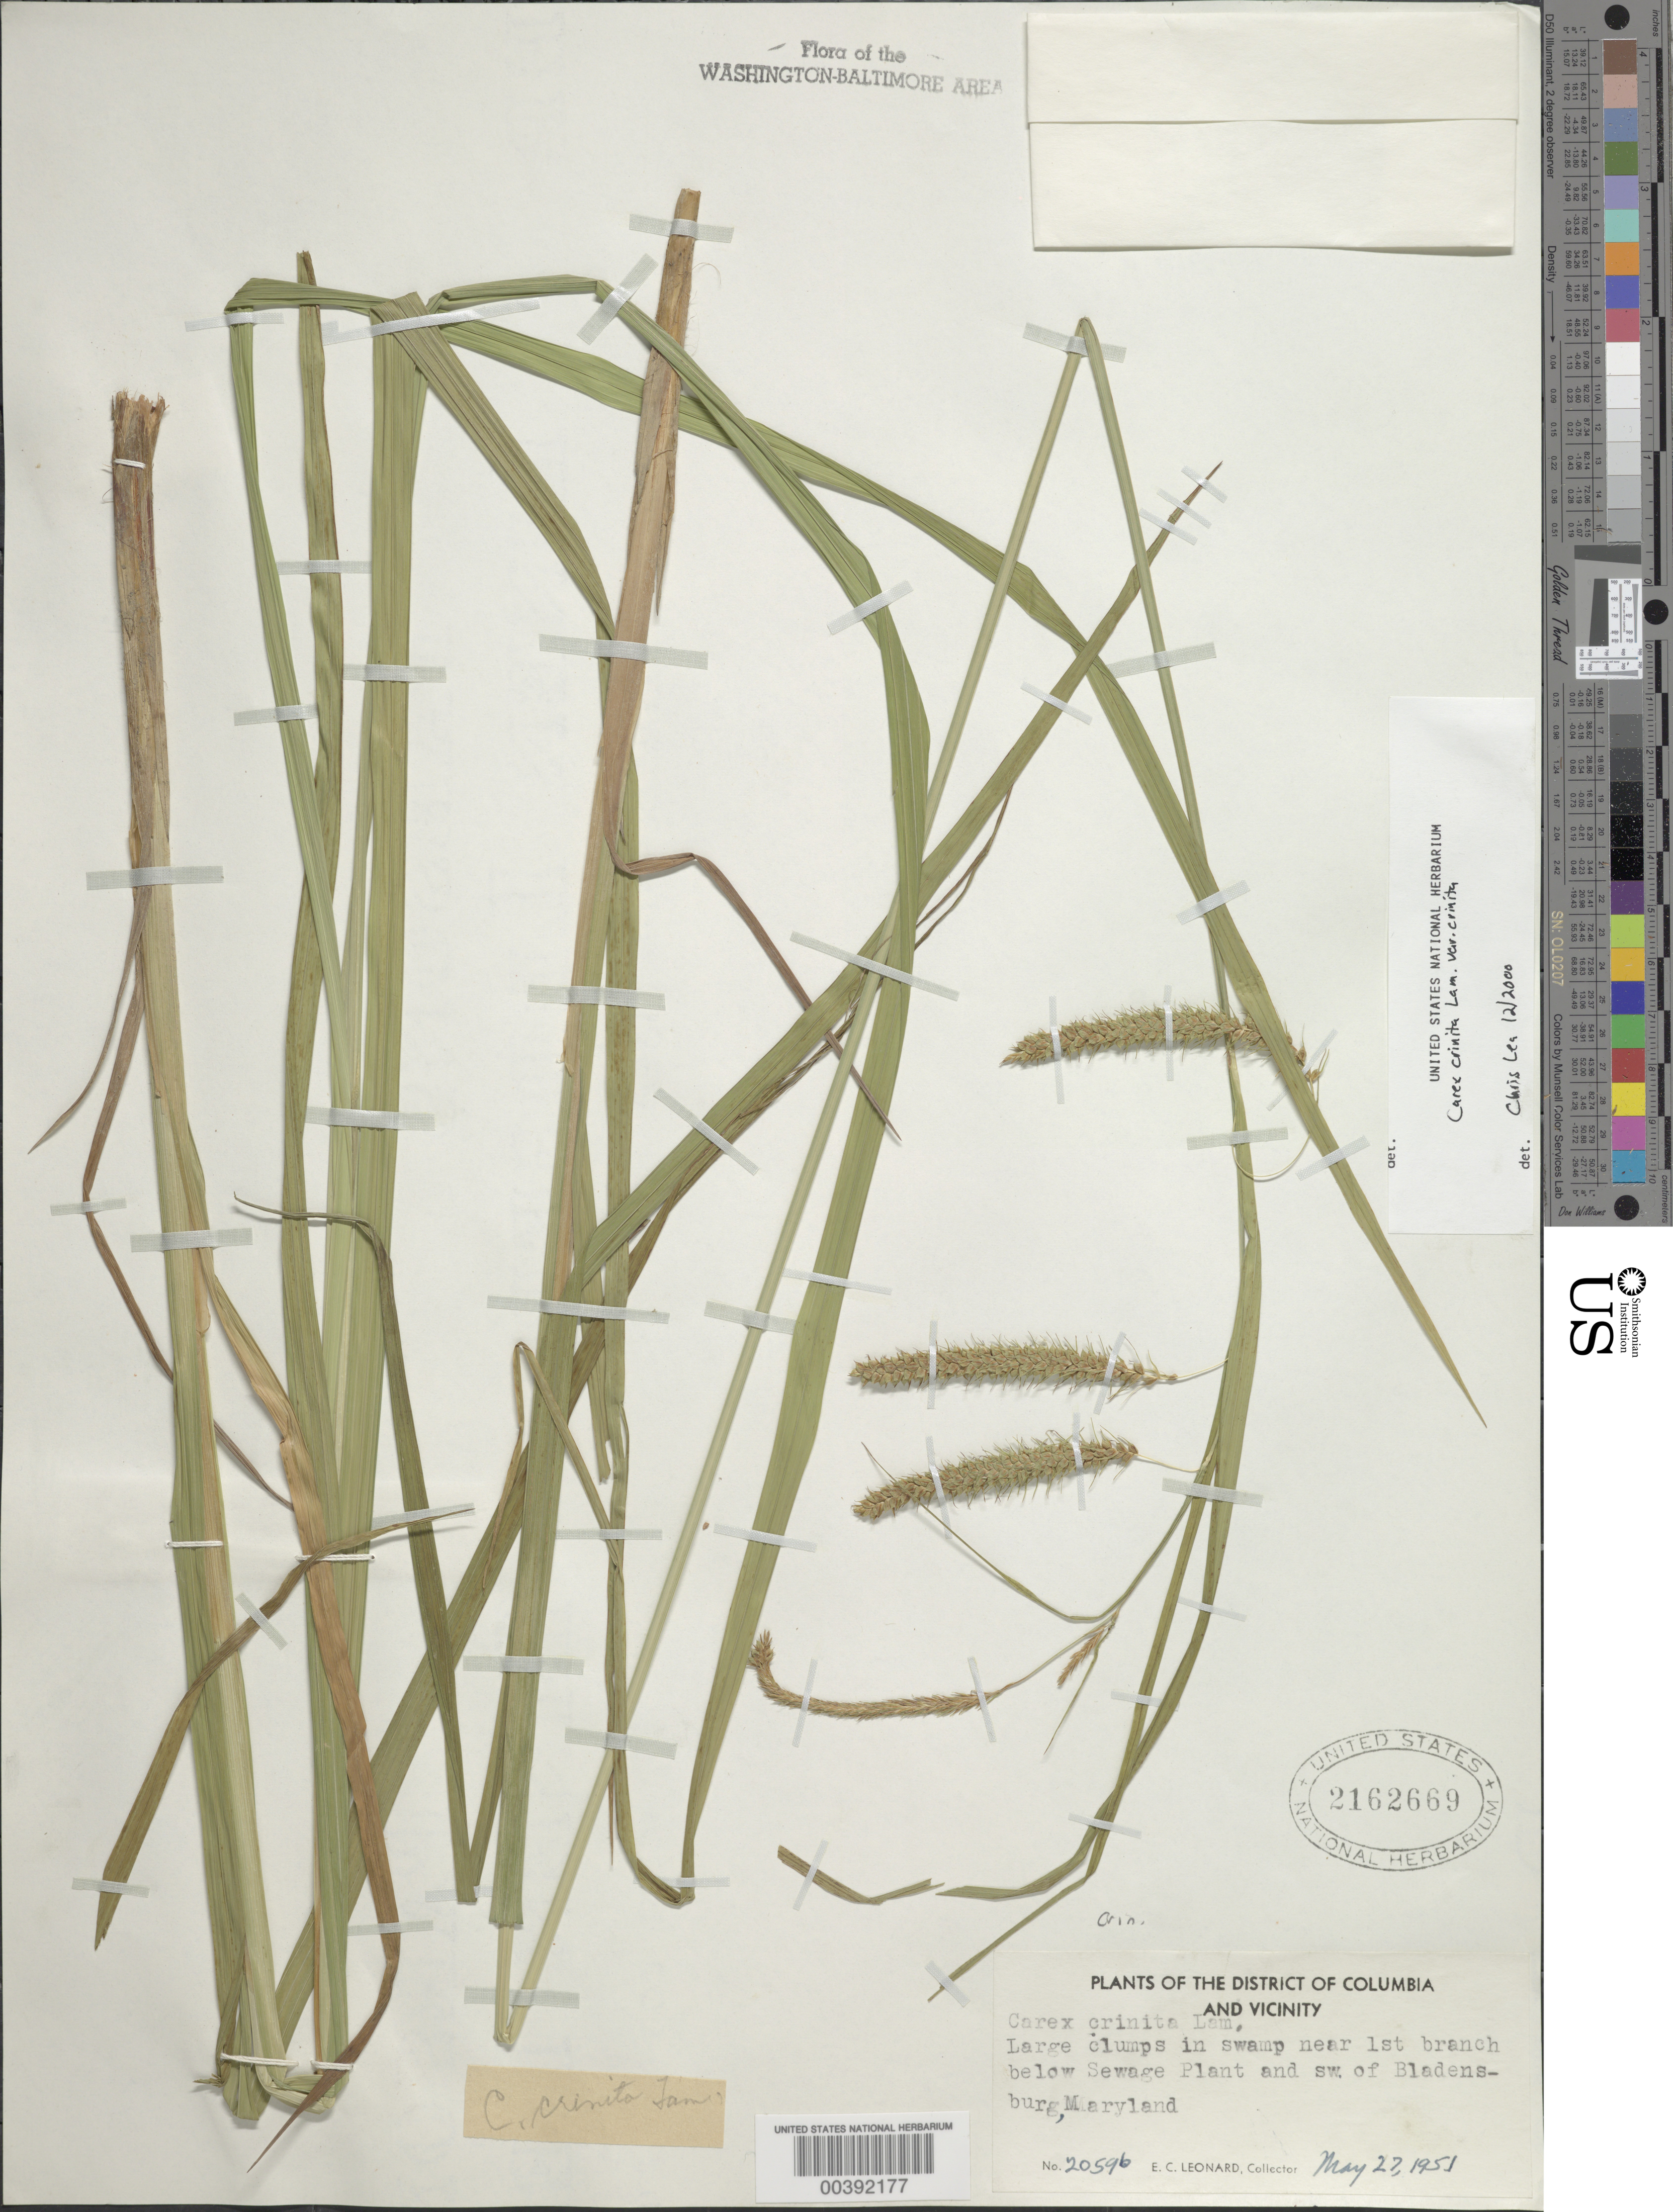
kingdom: Plantae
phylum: Tracheophyta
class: Liliopsida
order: Poales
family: Cyperaceae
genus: Carex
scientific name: Carex crinita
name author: Lam.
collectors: E. C. Leonard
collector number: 20596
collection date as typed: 27 May 1951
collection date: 1951-05-27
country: United States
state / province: Maryland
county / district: Prince George's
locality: Sewage Plant, southwest of Bladensburg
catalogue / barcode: US 2162669